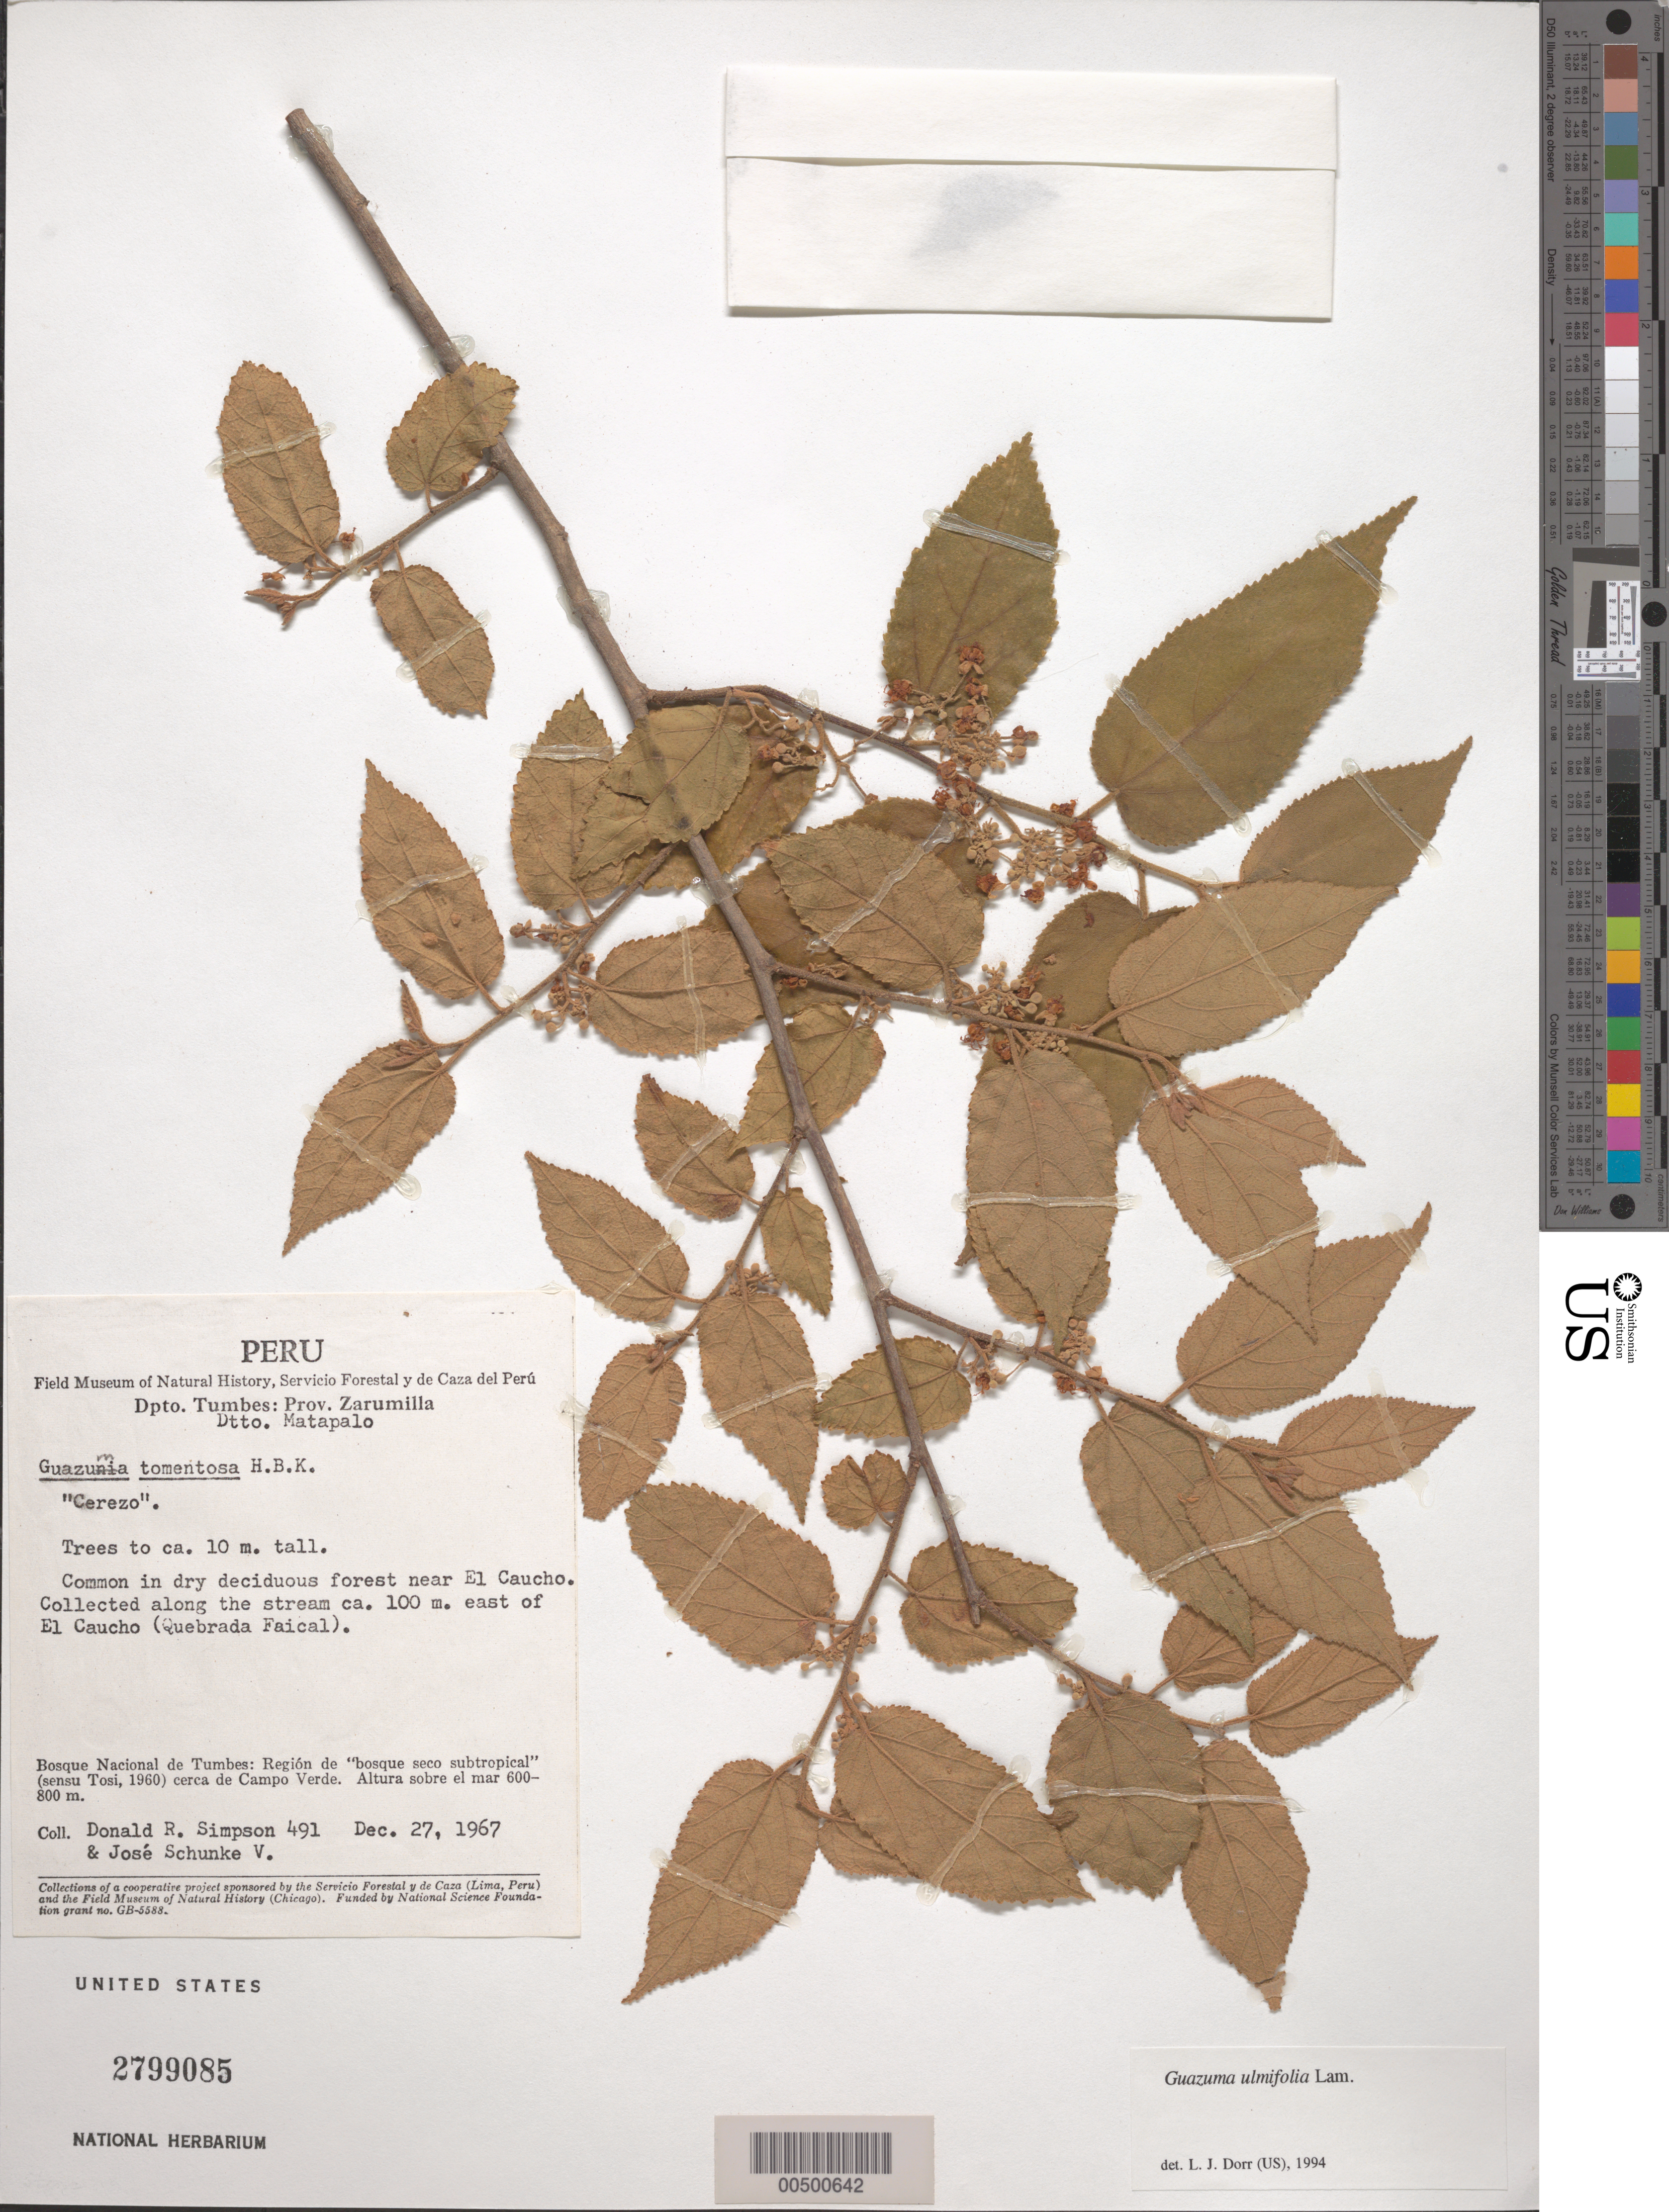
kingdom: Plantae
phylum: Tracheophyta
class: Magnoliopsida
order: Malvales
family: Malvaceae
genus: Guazuma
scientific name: Guazuma ulmifolia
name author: Lam.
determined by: Dorr, L. J., (BOT), Smithsonian Institution - National Museum of Natural History (UNITED STATES)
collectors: D. R. Simpson & J. Schunke Vigo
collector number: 491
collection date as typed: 27 Dec 1967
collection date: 1967-12-27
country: Peru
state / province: Tumbes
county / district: Zarumilla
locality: near El Caucho, Bosque Nacional de Tumbes, 100 m E of El Caucho (Quebrada Faical)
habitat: dry deciduous forest along stream.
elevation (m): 600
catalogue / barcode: US 2799085